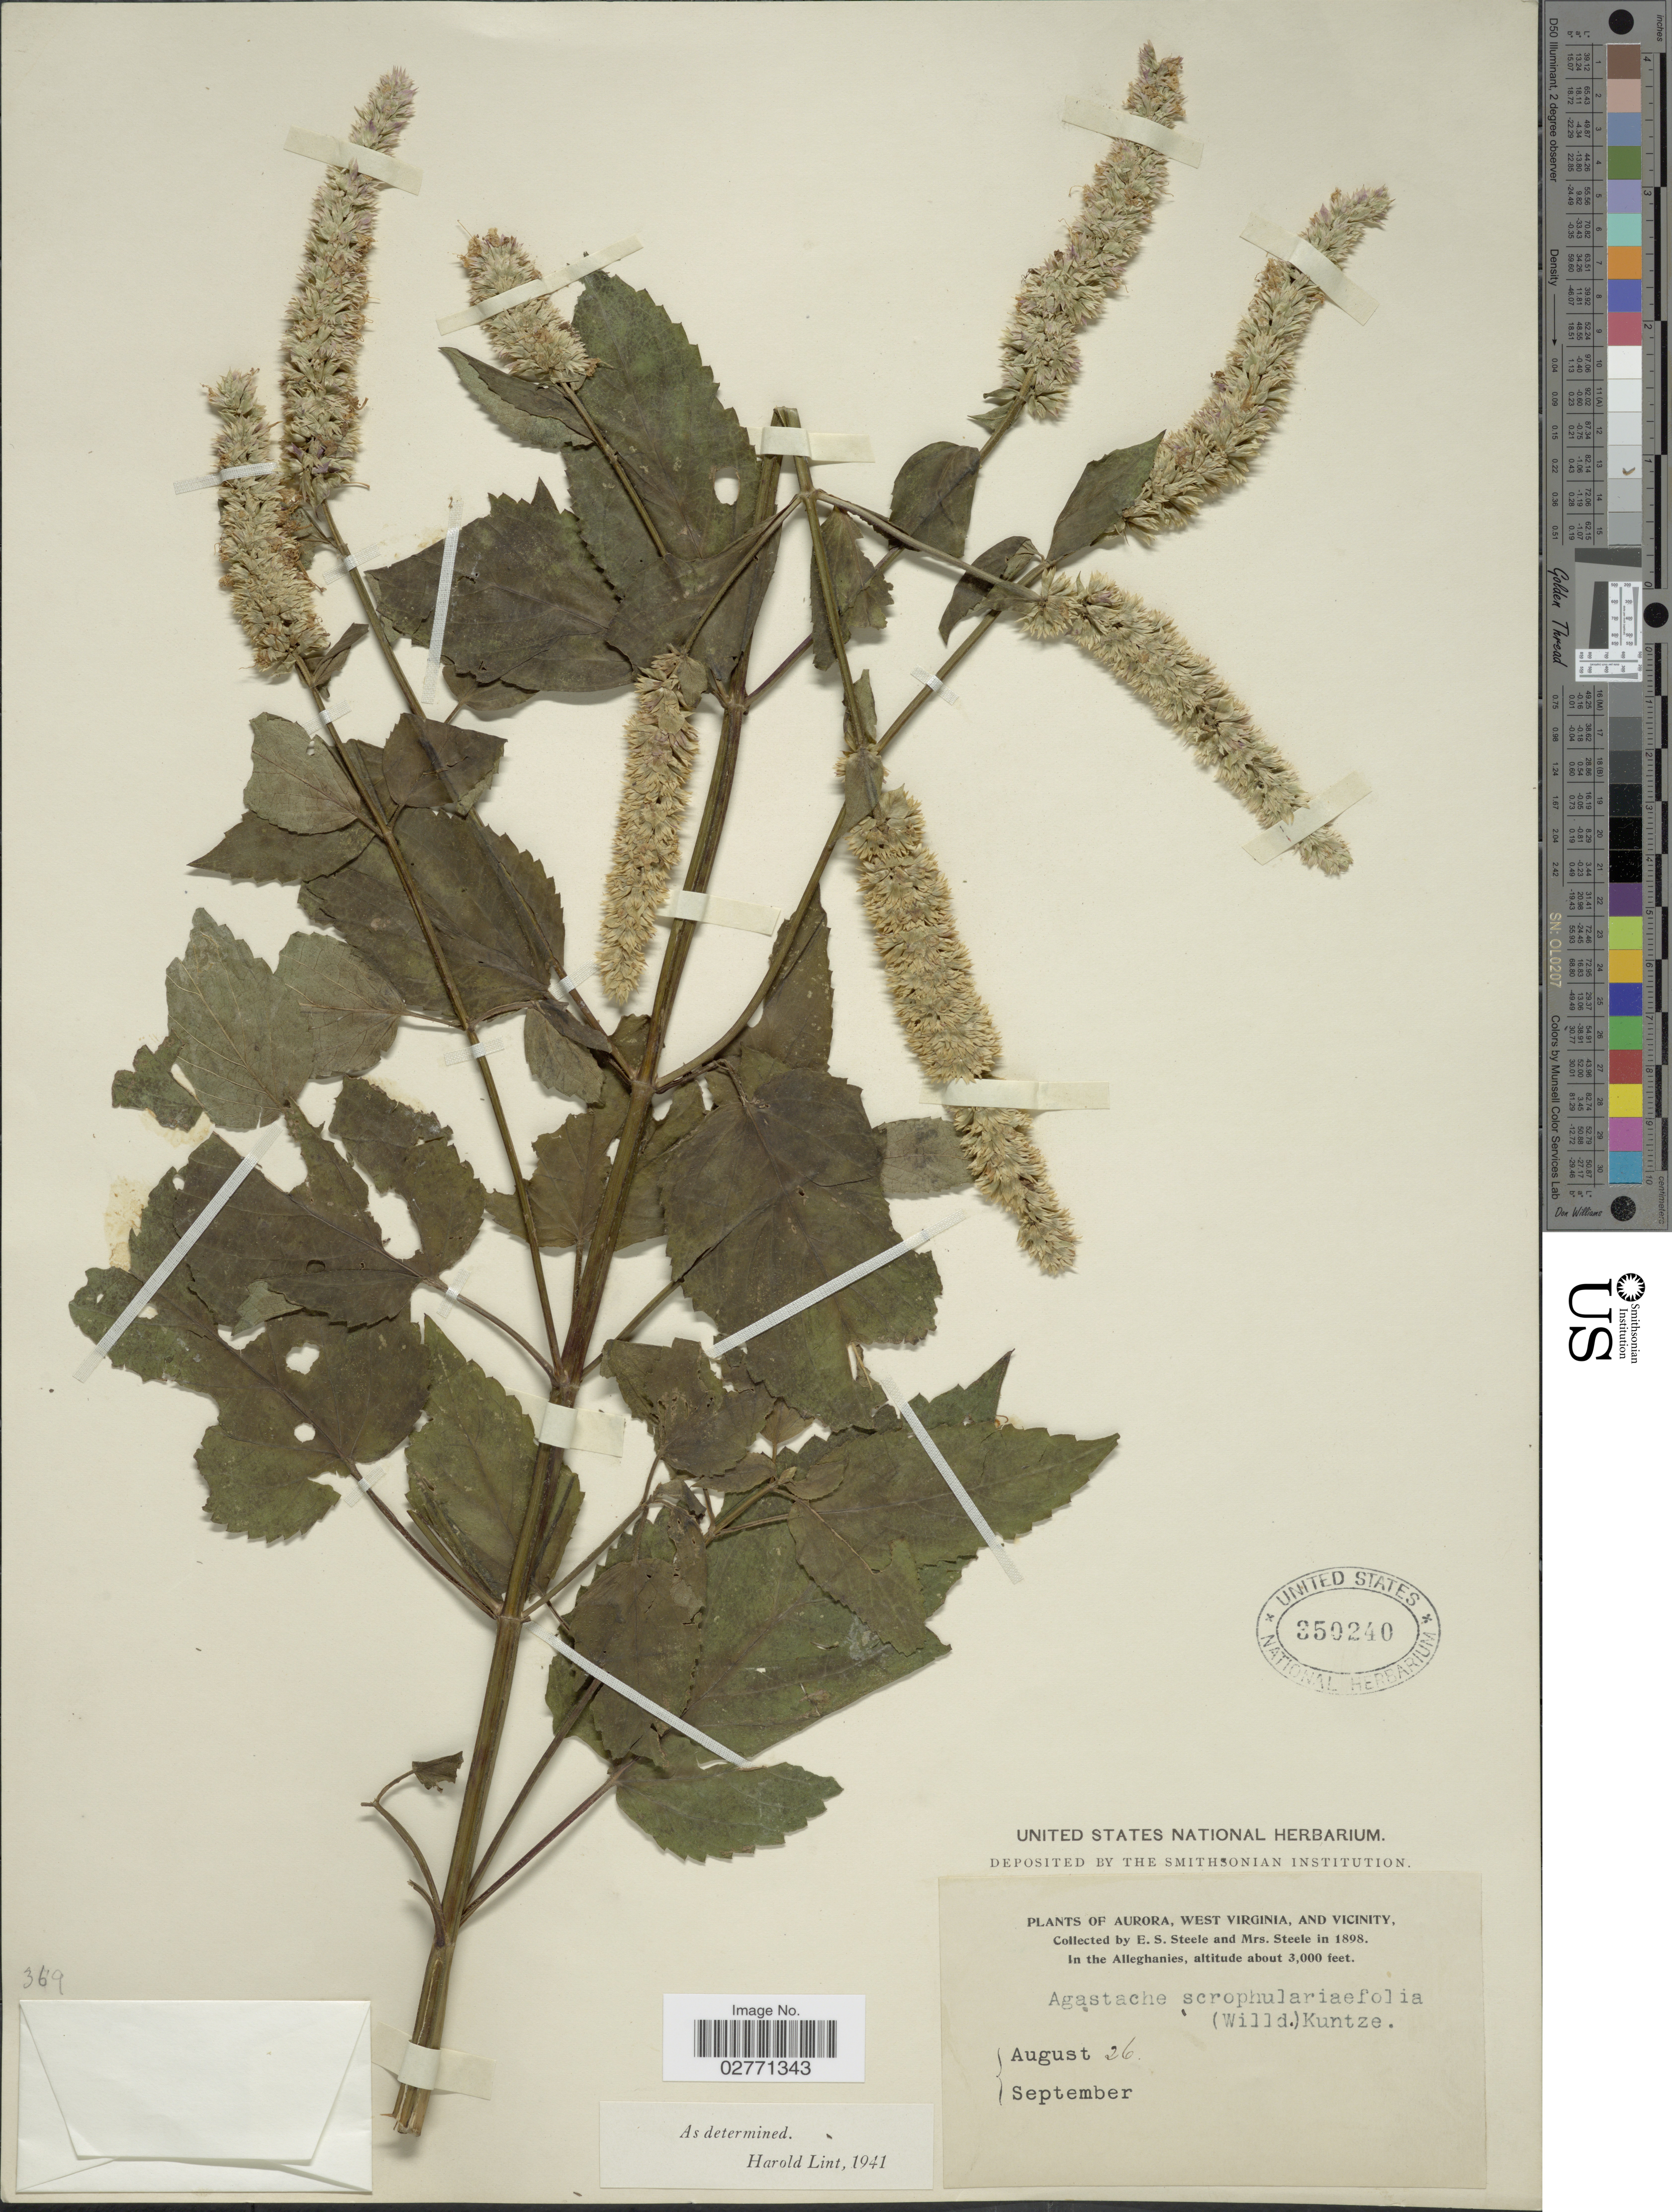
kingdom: Plantae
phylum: Tracheophyta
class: Magnoliopsida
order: Lamiales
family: Lamiaceae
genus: Agastache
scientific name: Agastache scrophulariifolia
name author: (Willd.) Kuntze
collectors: E. Steele & Mrs. E. S. Steele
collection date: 1898-08-26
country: United States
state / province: West Virginia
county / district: Preston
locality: Aurora, West Virginia, and Vicinity. In the Alleghanies.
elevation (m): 914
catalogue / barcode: US 350240